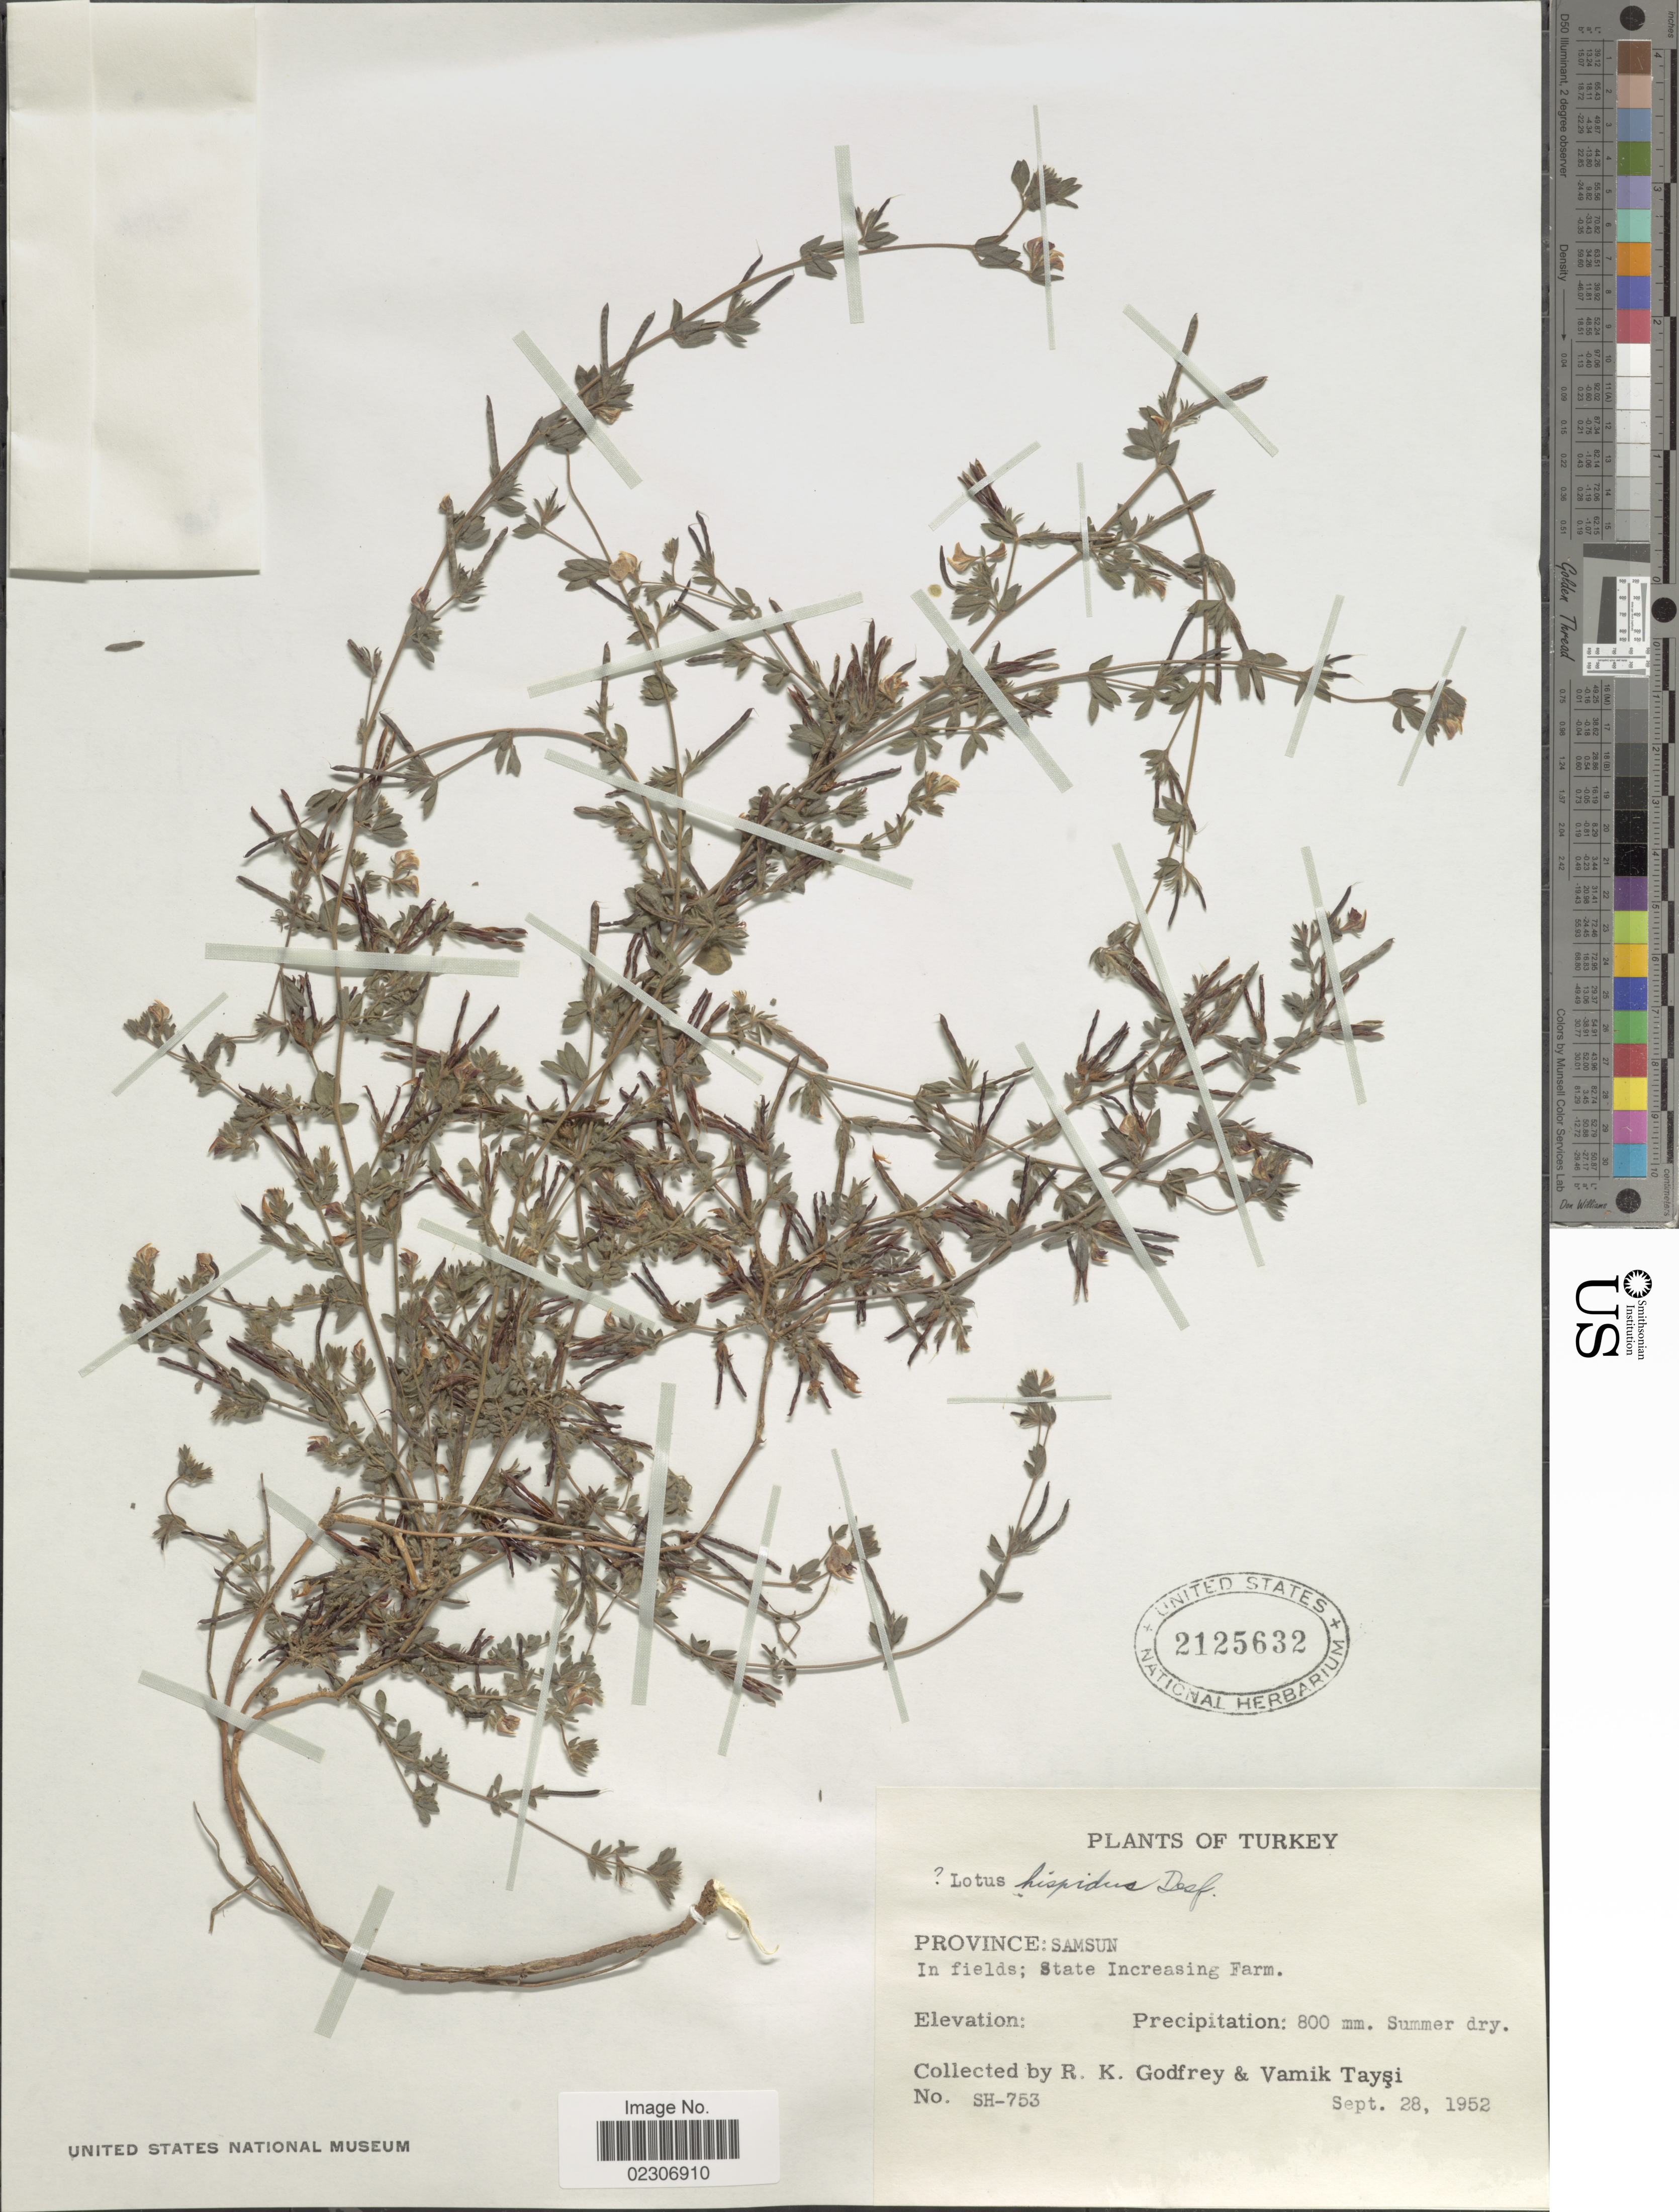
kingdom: Plantae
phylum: Tracheophyta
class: Magnoliopsida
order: Fabales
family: Fabaceae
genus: Lotus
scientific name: Lotus hispidus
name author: DC.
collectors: R. K. Godfrey & V. Taysi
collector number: SH-753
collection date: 1952-09-28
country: Turkey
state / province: Samsun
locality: In fields; State Increasing Farm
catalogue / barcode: US 2125632